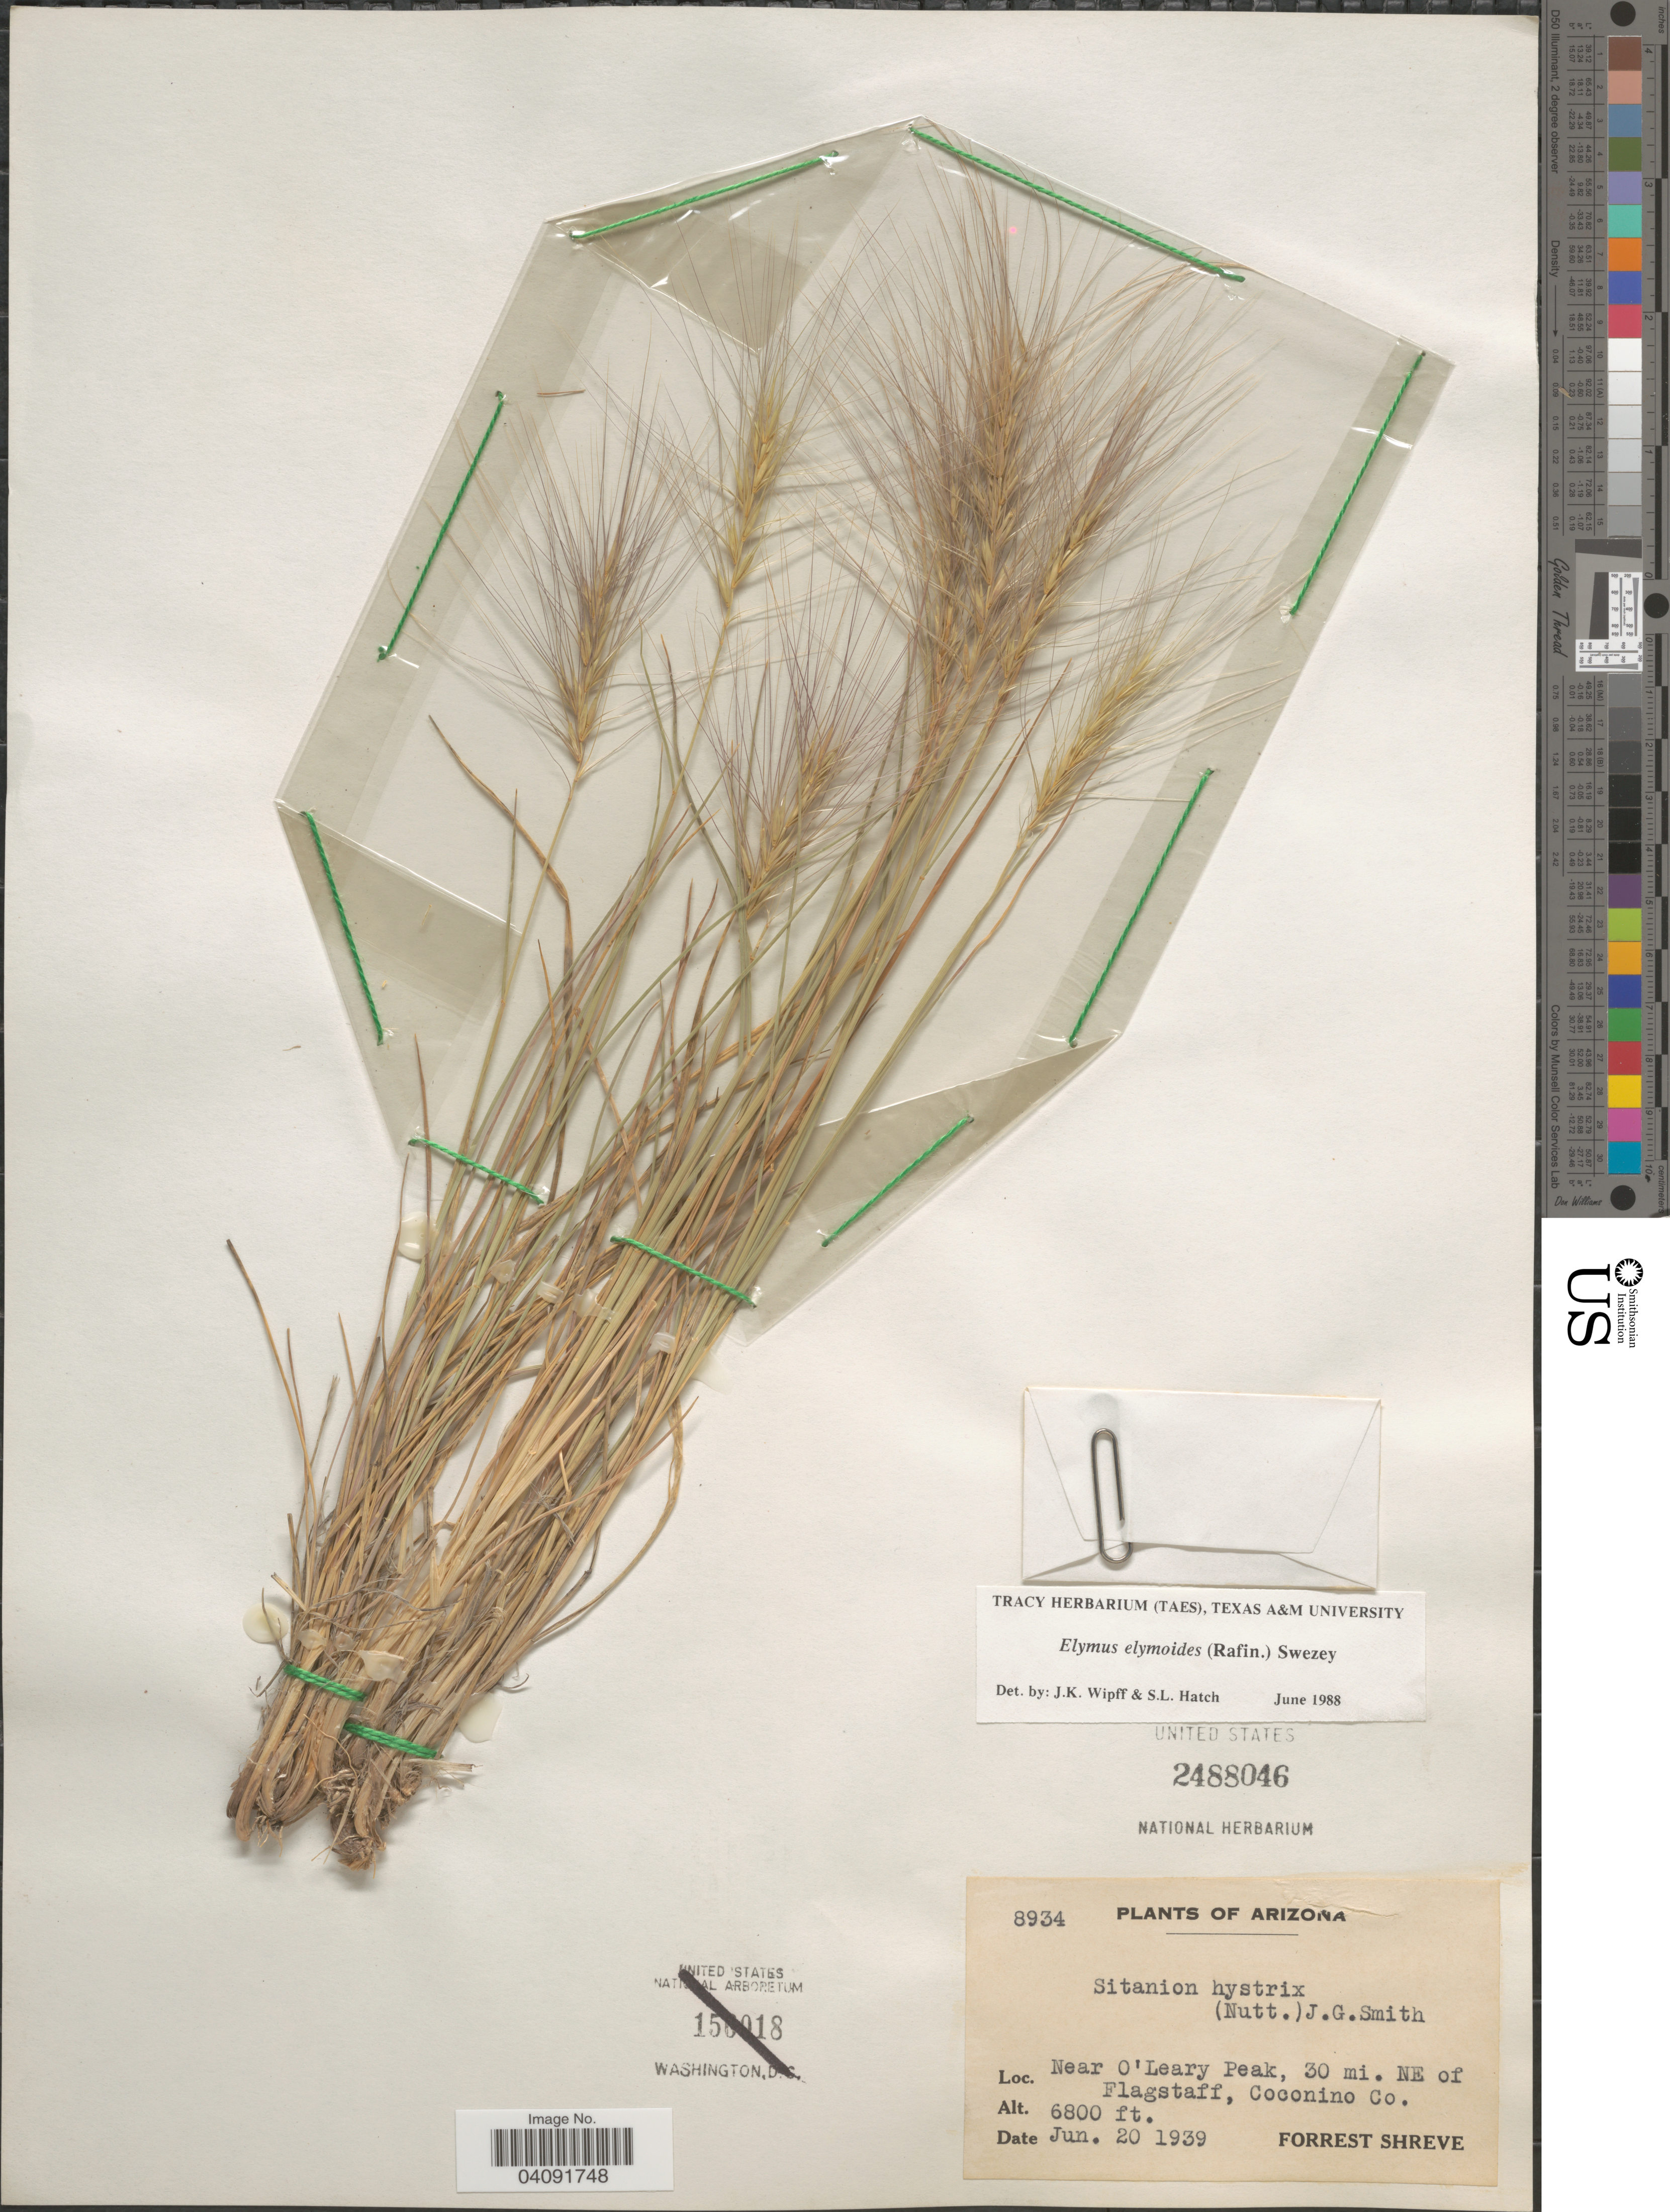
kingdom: Plantae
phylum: Tracheophyta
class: Liliopsida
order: Poales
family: Poaceae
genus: Elymus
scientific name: Elymus elymoides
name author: (Raf.) Swezey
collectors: F. Shreve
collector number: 8934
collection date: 1939-06-20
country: United States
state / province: Arizona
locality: Near O'Leary Peak, 30 mi. NE of Flagstaff, Coconino Co.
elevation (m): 2073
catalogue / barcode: US 2488046